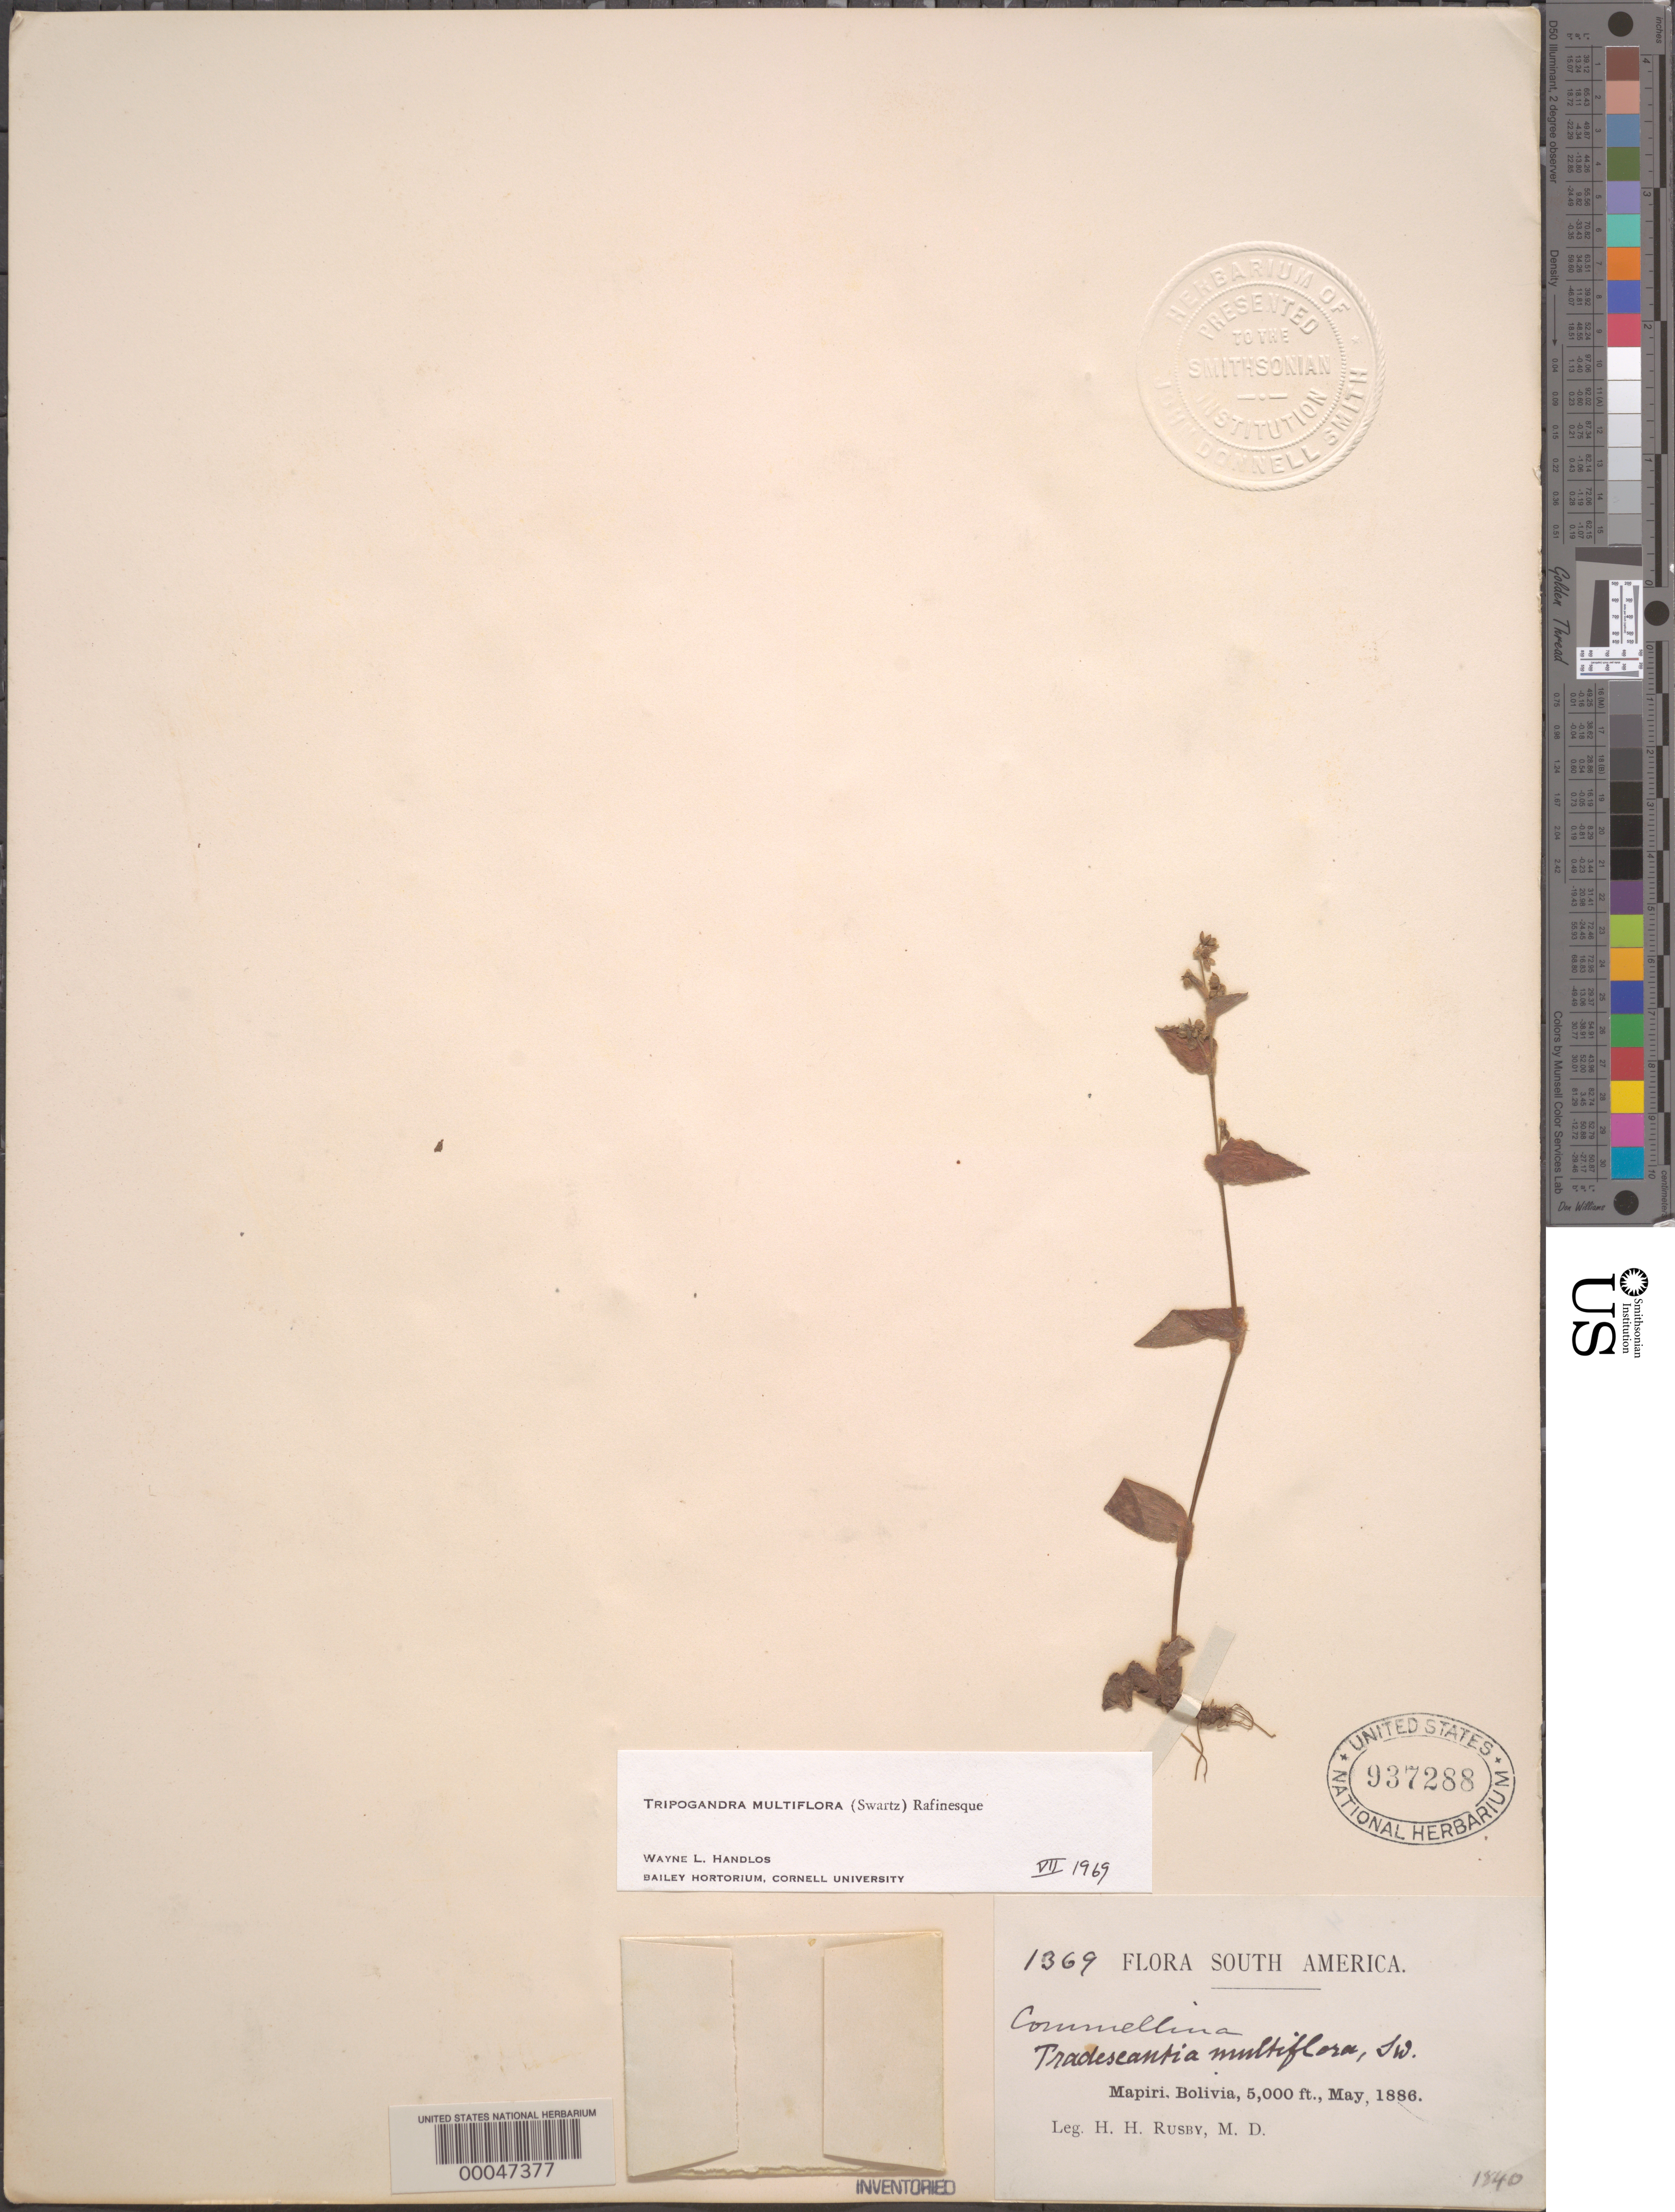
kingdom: Plantae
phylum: Tracheophyta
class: Liliopsida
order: Commelinales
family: Commelinaceae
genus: Tripogandra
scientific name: Tripogandra multiflora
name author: (Sw.) Raf.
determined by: Handlos, W. L.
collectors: H. H. Rusby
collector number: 1369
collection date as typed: May, 1886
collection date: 1886-05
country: Bolivia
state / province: La Páz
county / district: Larecaja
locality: Mapiri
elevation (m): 1524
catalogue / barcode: US 937288